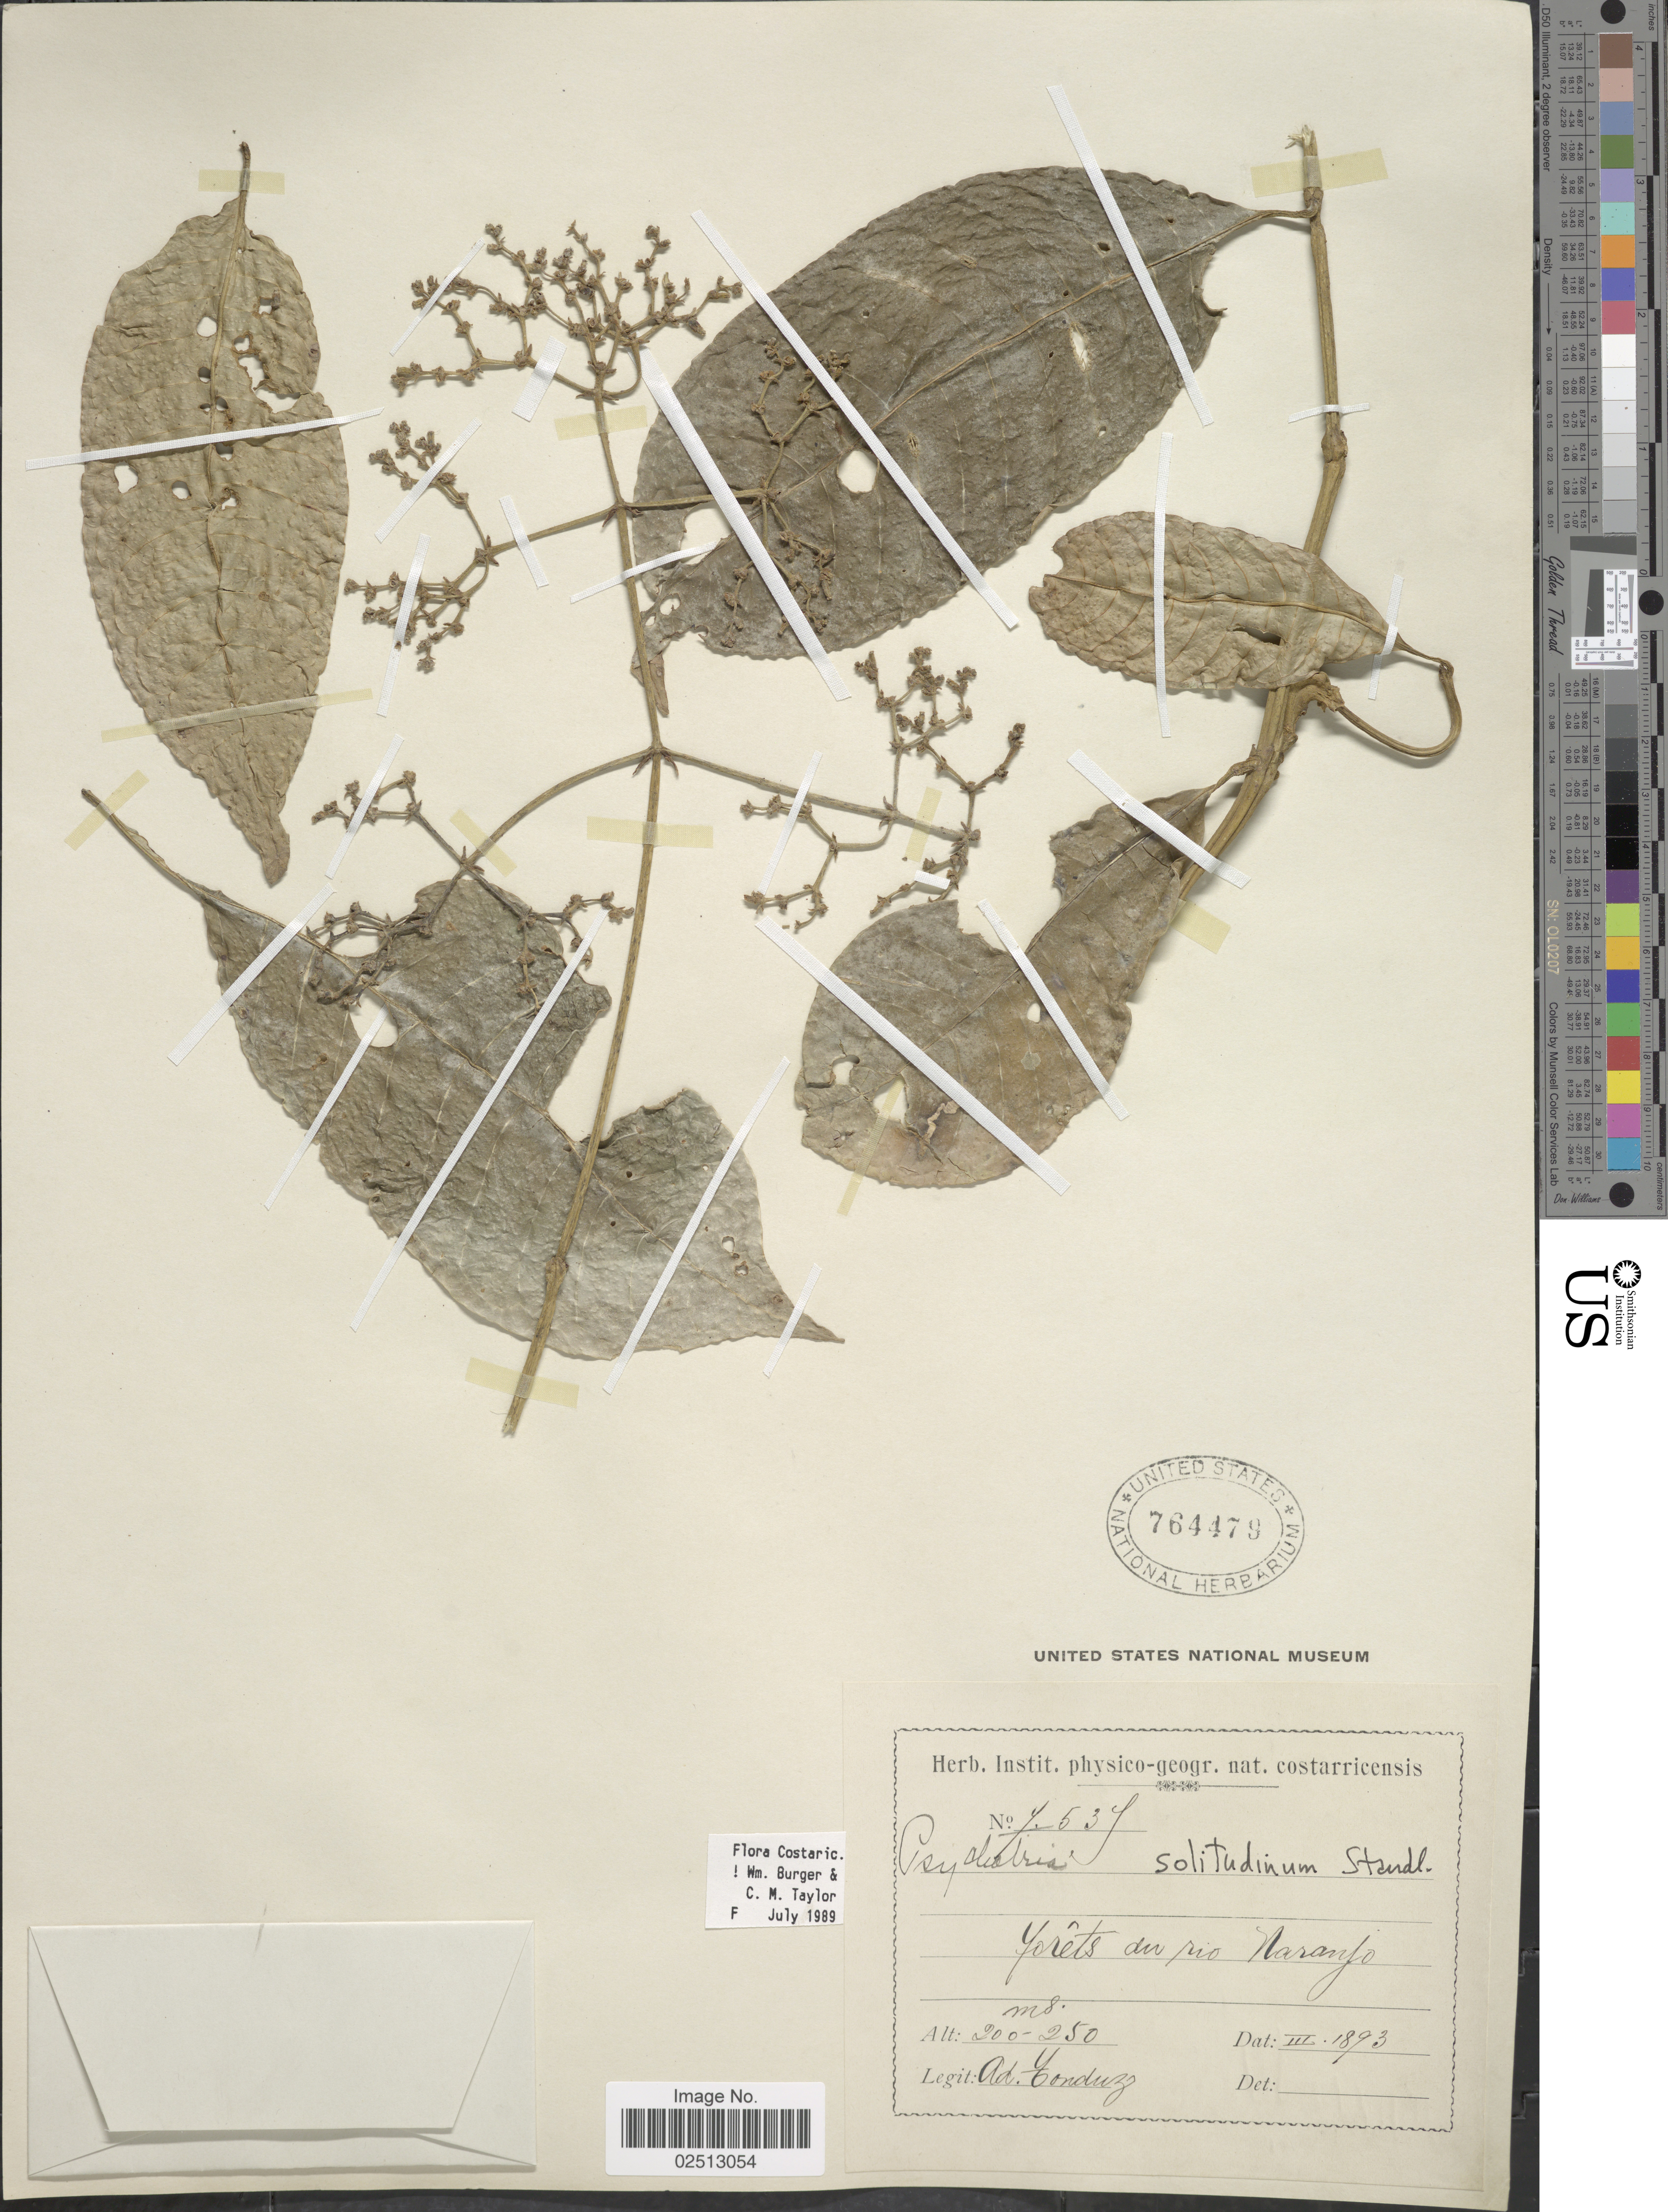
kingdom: Plantae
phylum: Tracheophyta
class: Magnoliopsida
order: Gentianales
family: Rubiaceae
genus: Psychotria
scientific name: Psychotria solitudinum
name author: Standl.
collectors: A. Tonduz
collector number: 7539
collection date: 1893-03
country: Costa Rica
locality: Forets de rio Naranjo.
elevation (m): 200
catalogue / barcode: US 764479